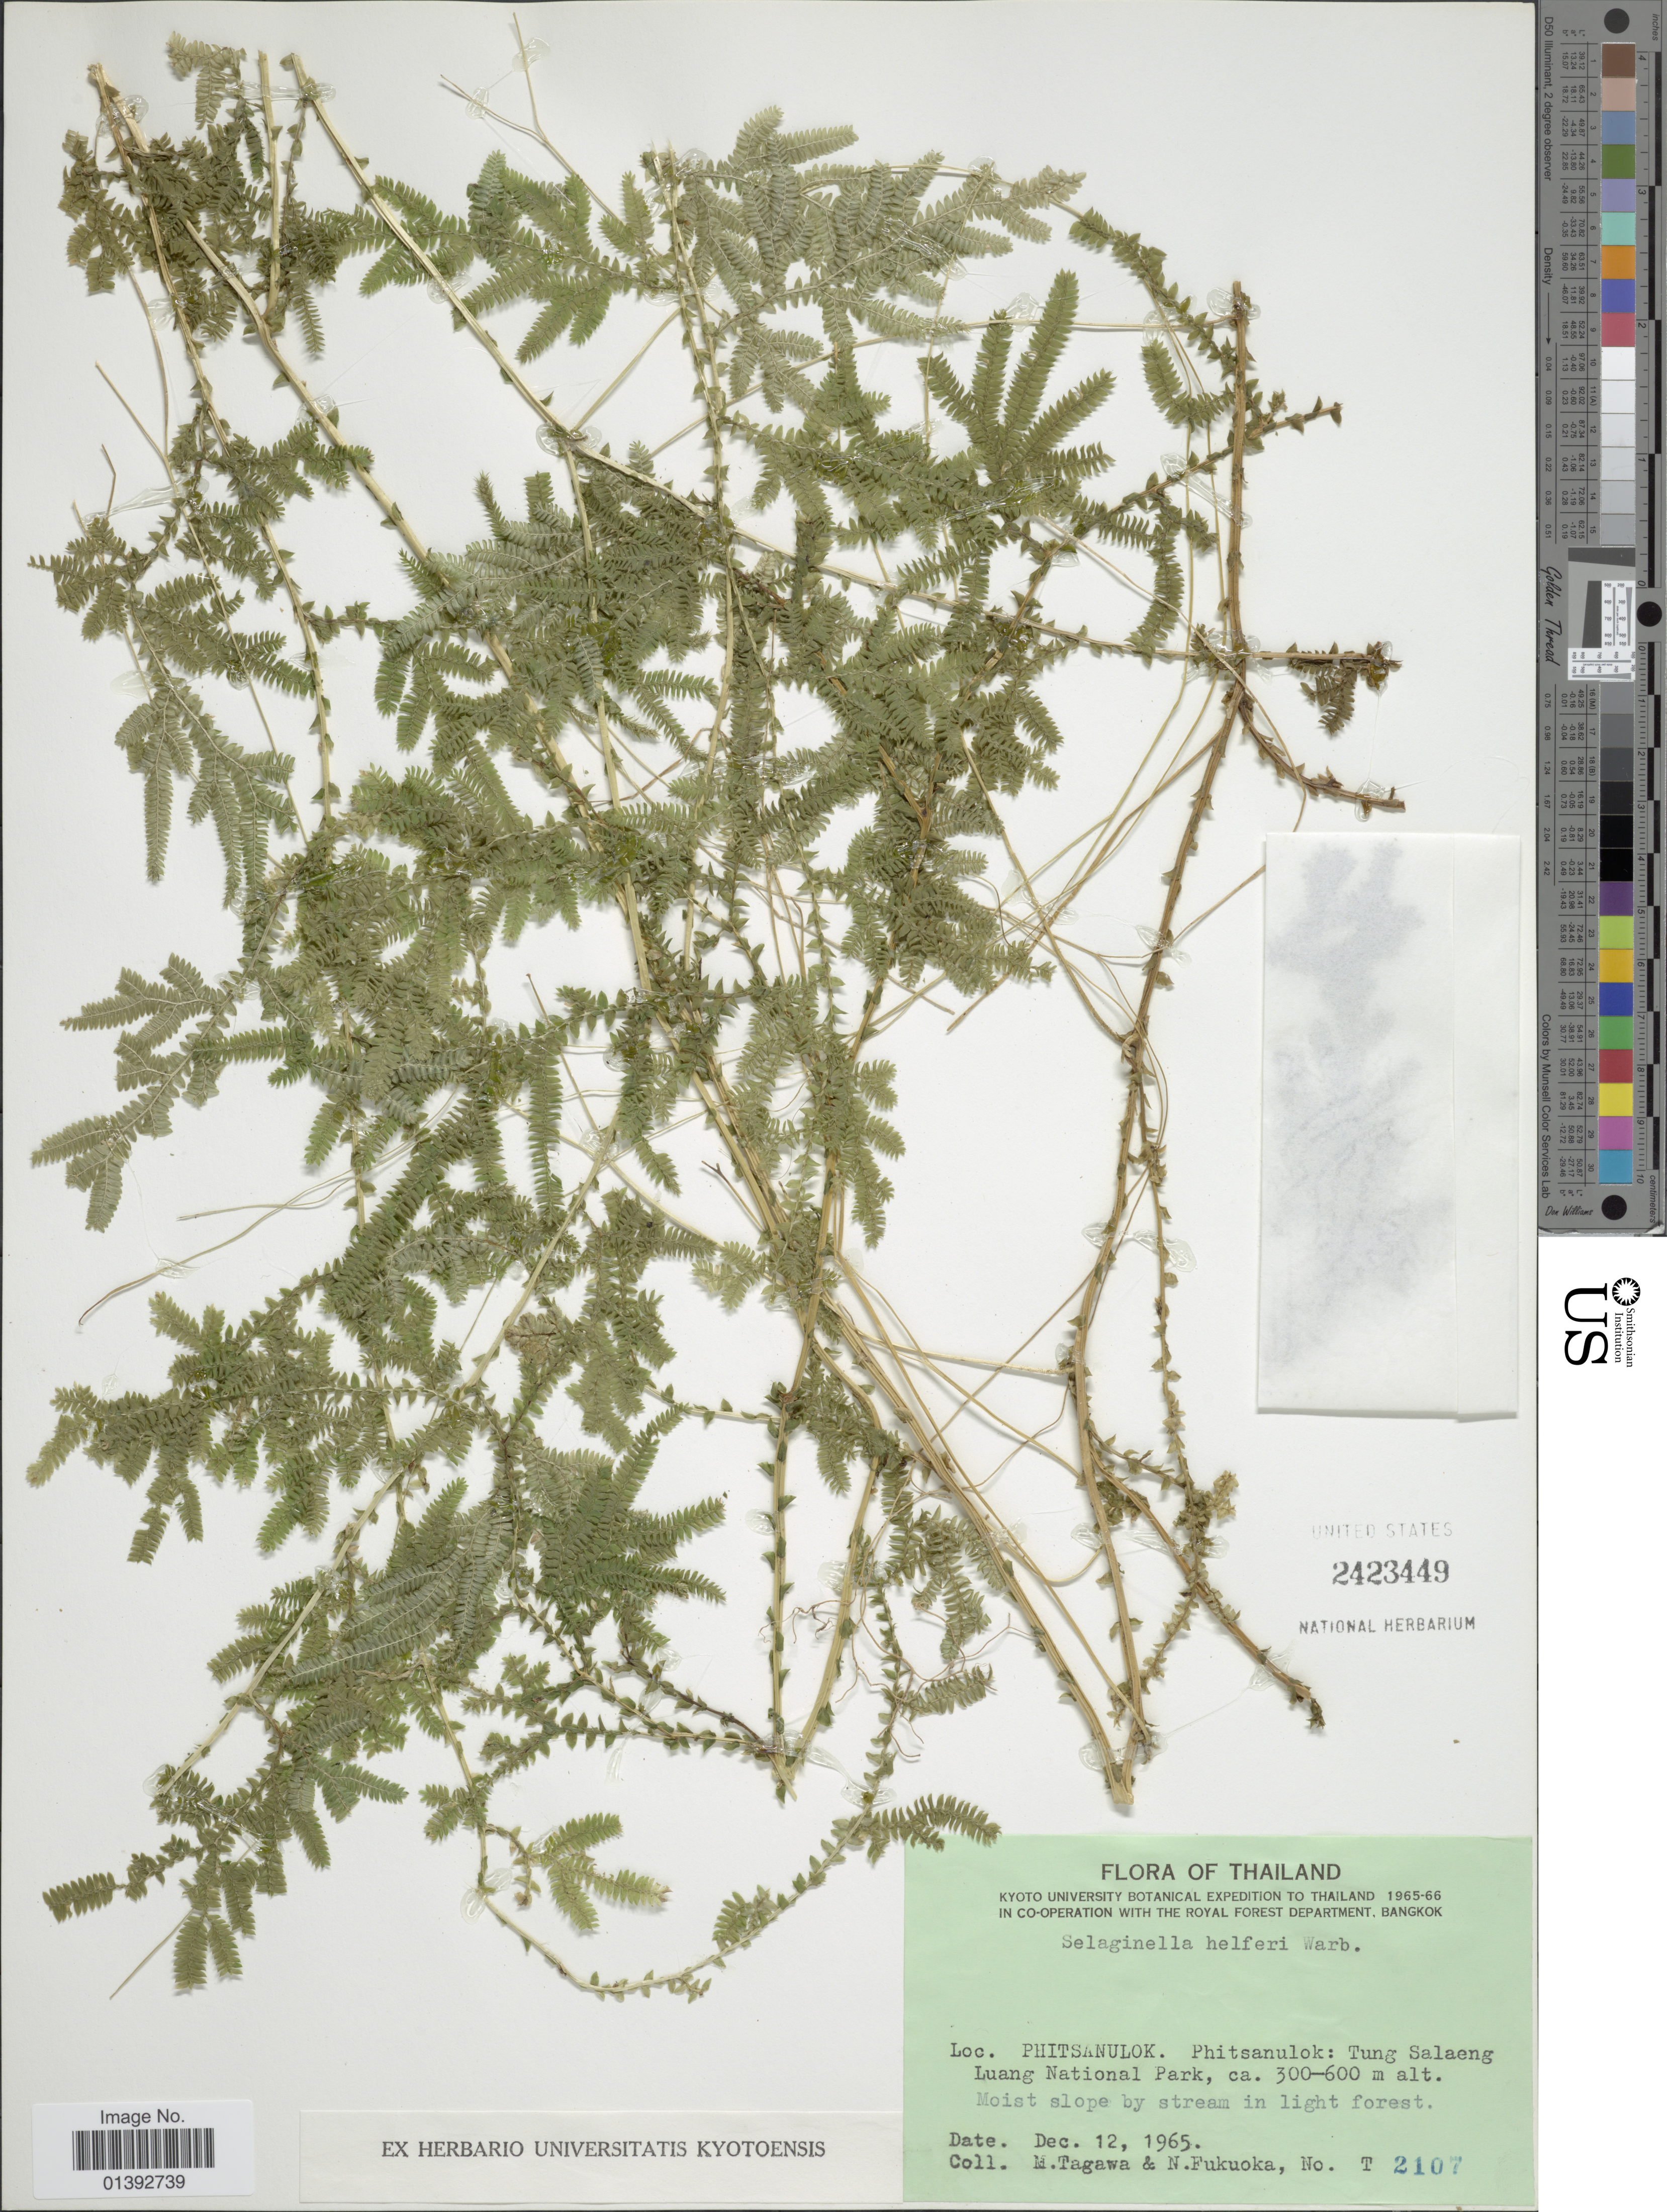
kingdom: Plantae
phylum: Tracheophyta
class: Lycopodiopsida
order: Selaginellales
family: Selaginellaceae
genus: Selaginella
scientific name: Selaginella helferi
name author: Warb.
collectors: M. Tagawa & N. Fukuoka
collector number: T2107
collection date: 1965-12-12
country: Thailand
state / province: Phitsanulok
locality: Tung Salaeng Luang National Park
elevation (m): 300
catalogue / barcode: US 2423449